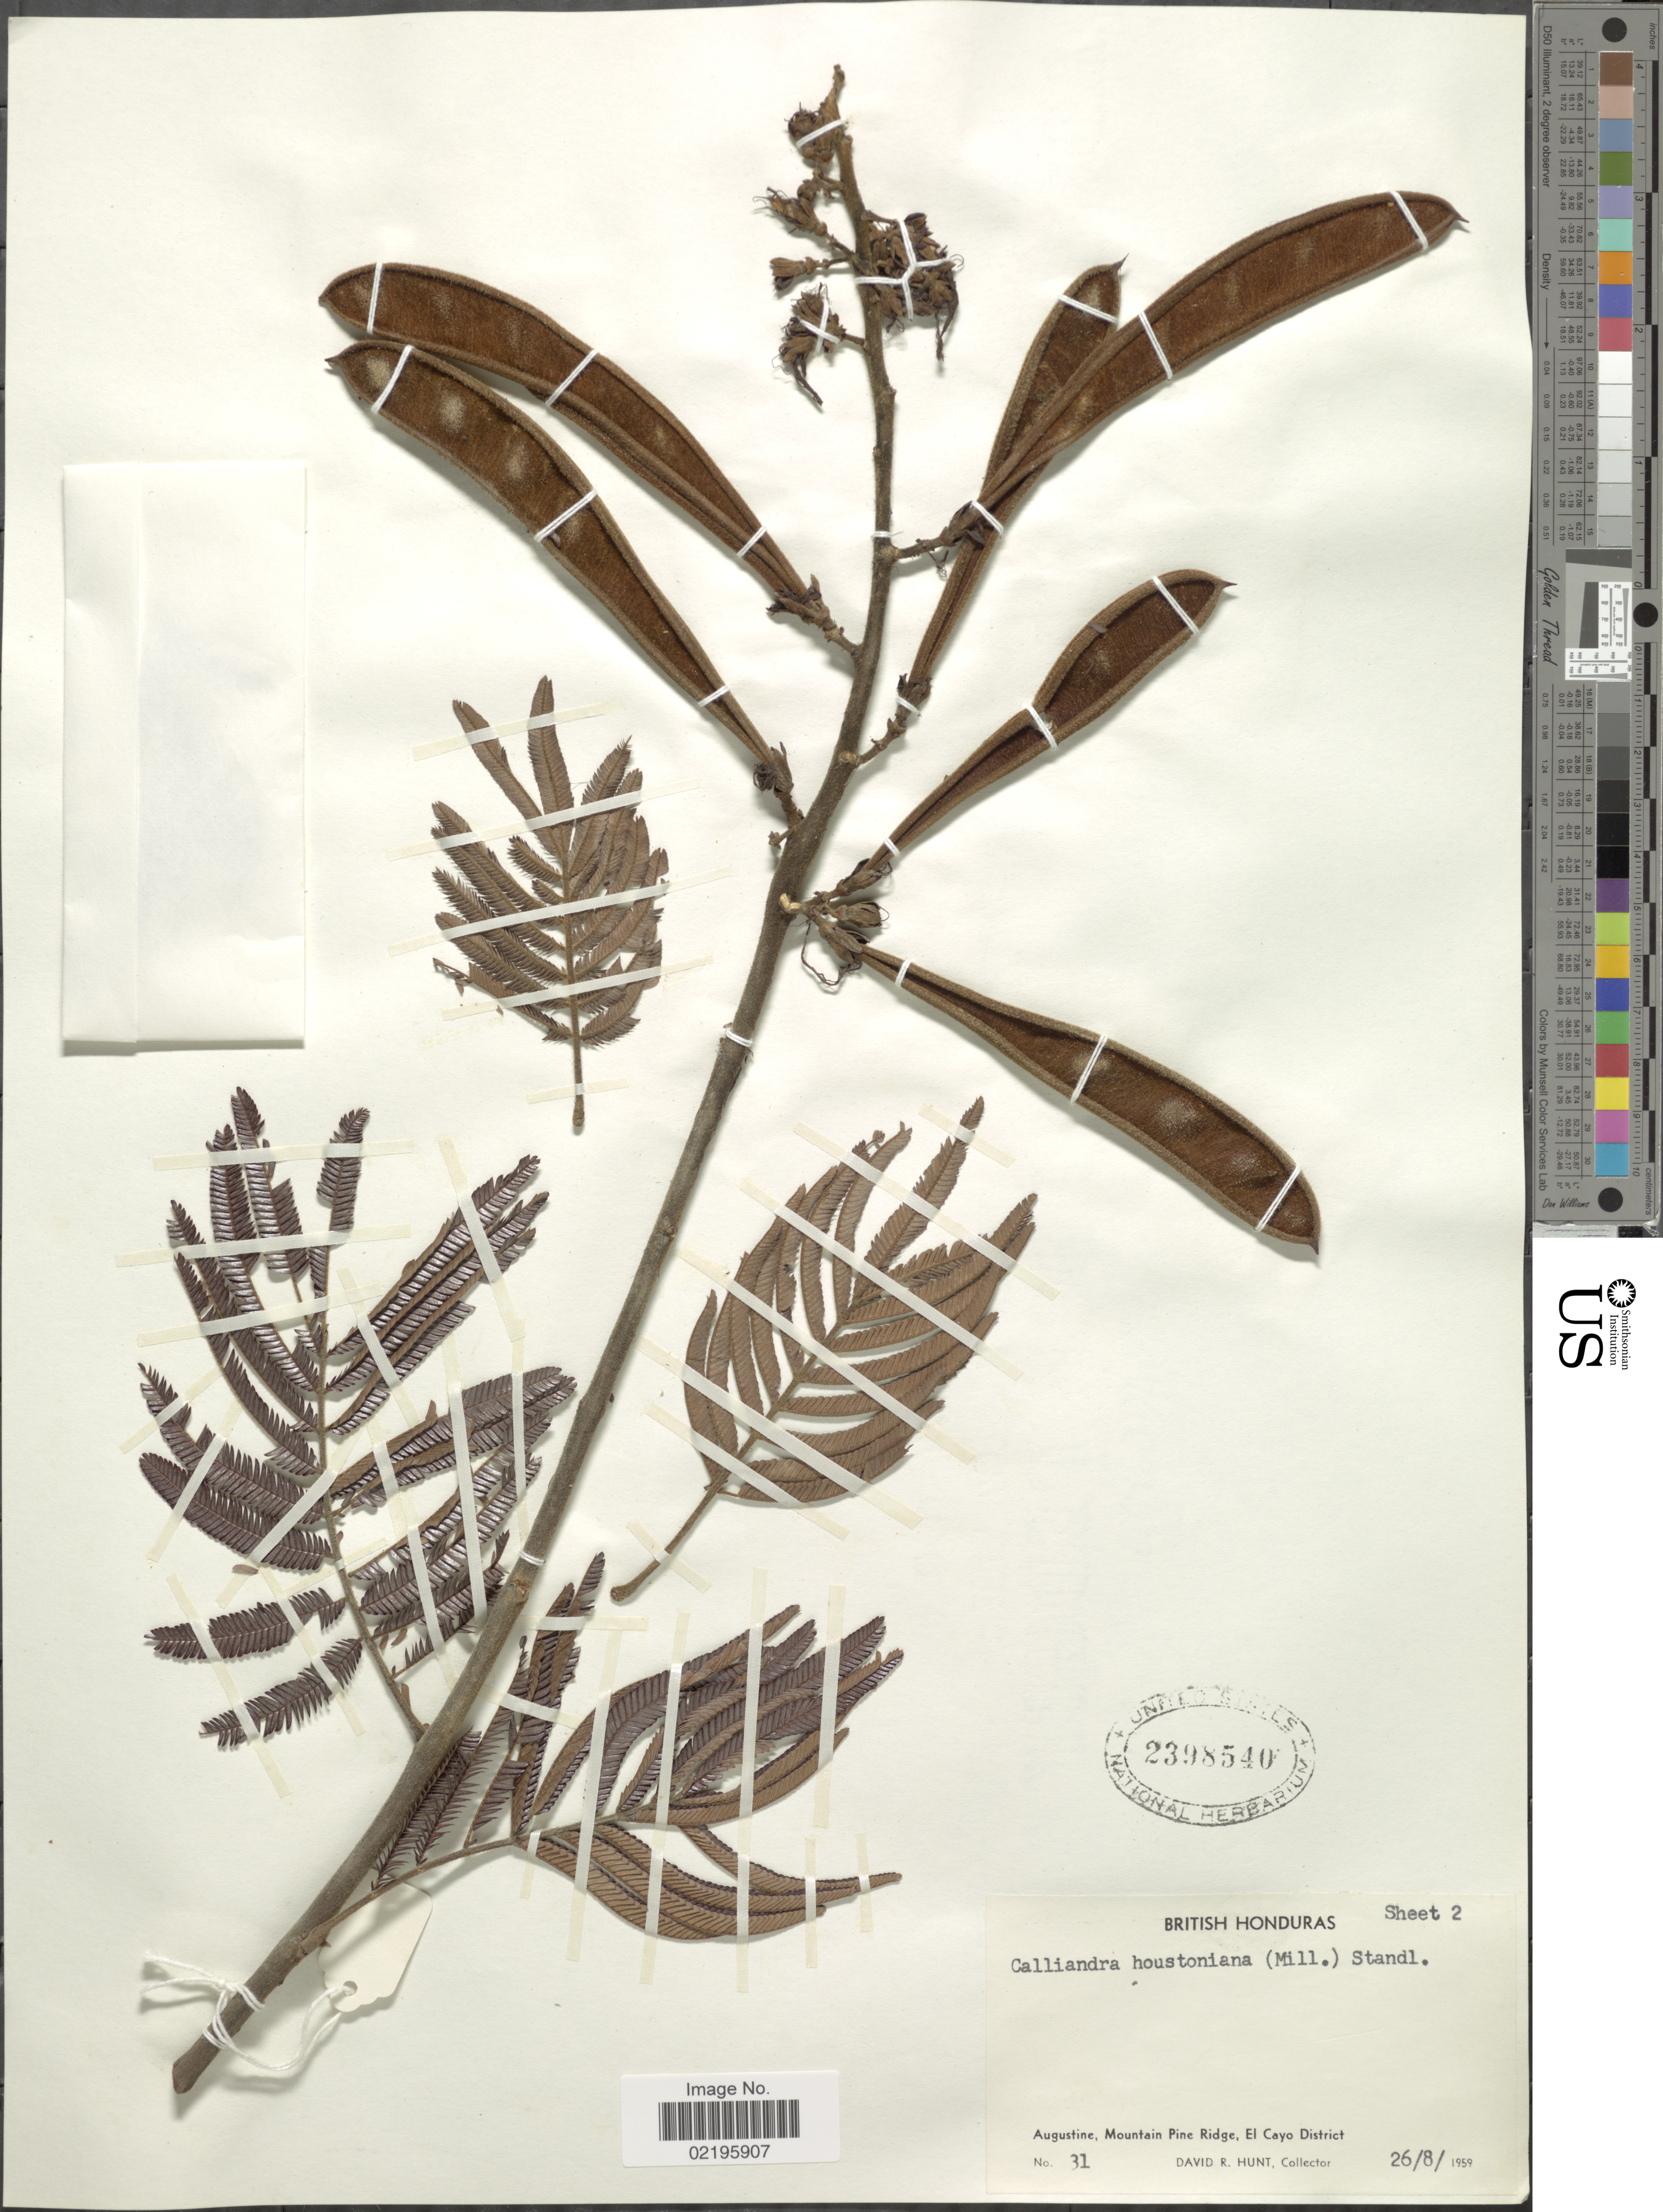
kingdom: Plantae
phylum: Tracheophyta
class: Magnoliopsida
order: Fabales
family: Fabaceae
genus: Calliandra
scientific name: Calliandra houstoniana var. houstoniana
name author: (Mill.) Standl.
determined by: Strong, Mark T., (BOT), Smithsonian Institution - National Museum of Natural History (UNITED STATES)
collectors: D. R. Hunt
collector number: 31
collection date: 1959-08-26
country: Belize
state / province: Cayo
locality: Augustine, Mountain Pine Ridge, El Cayo District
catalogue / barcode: US 2398540